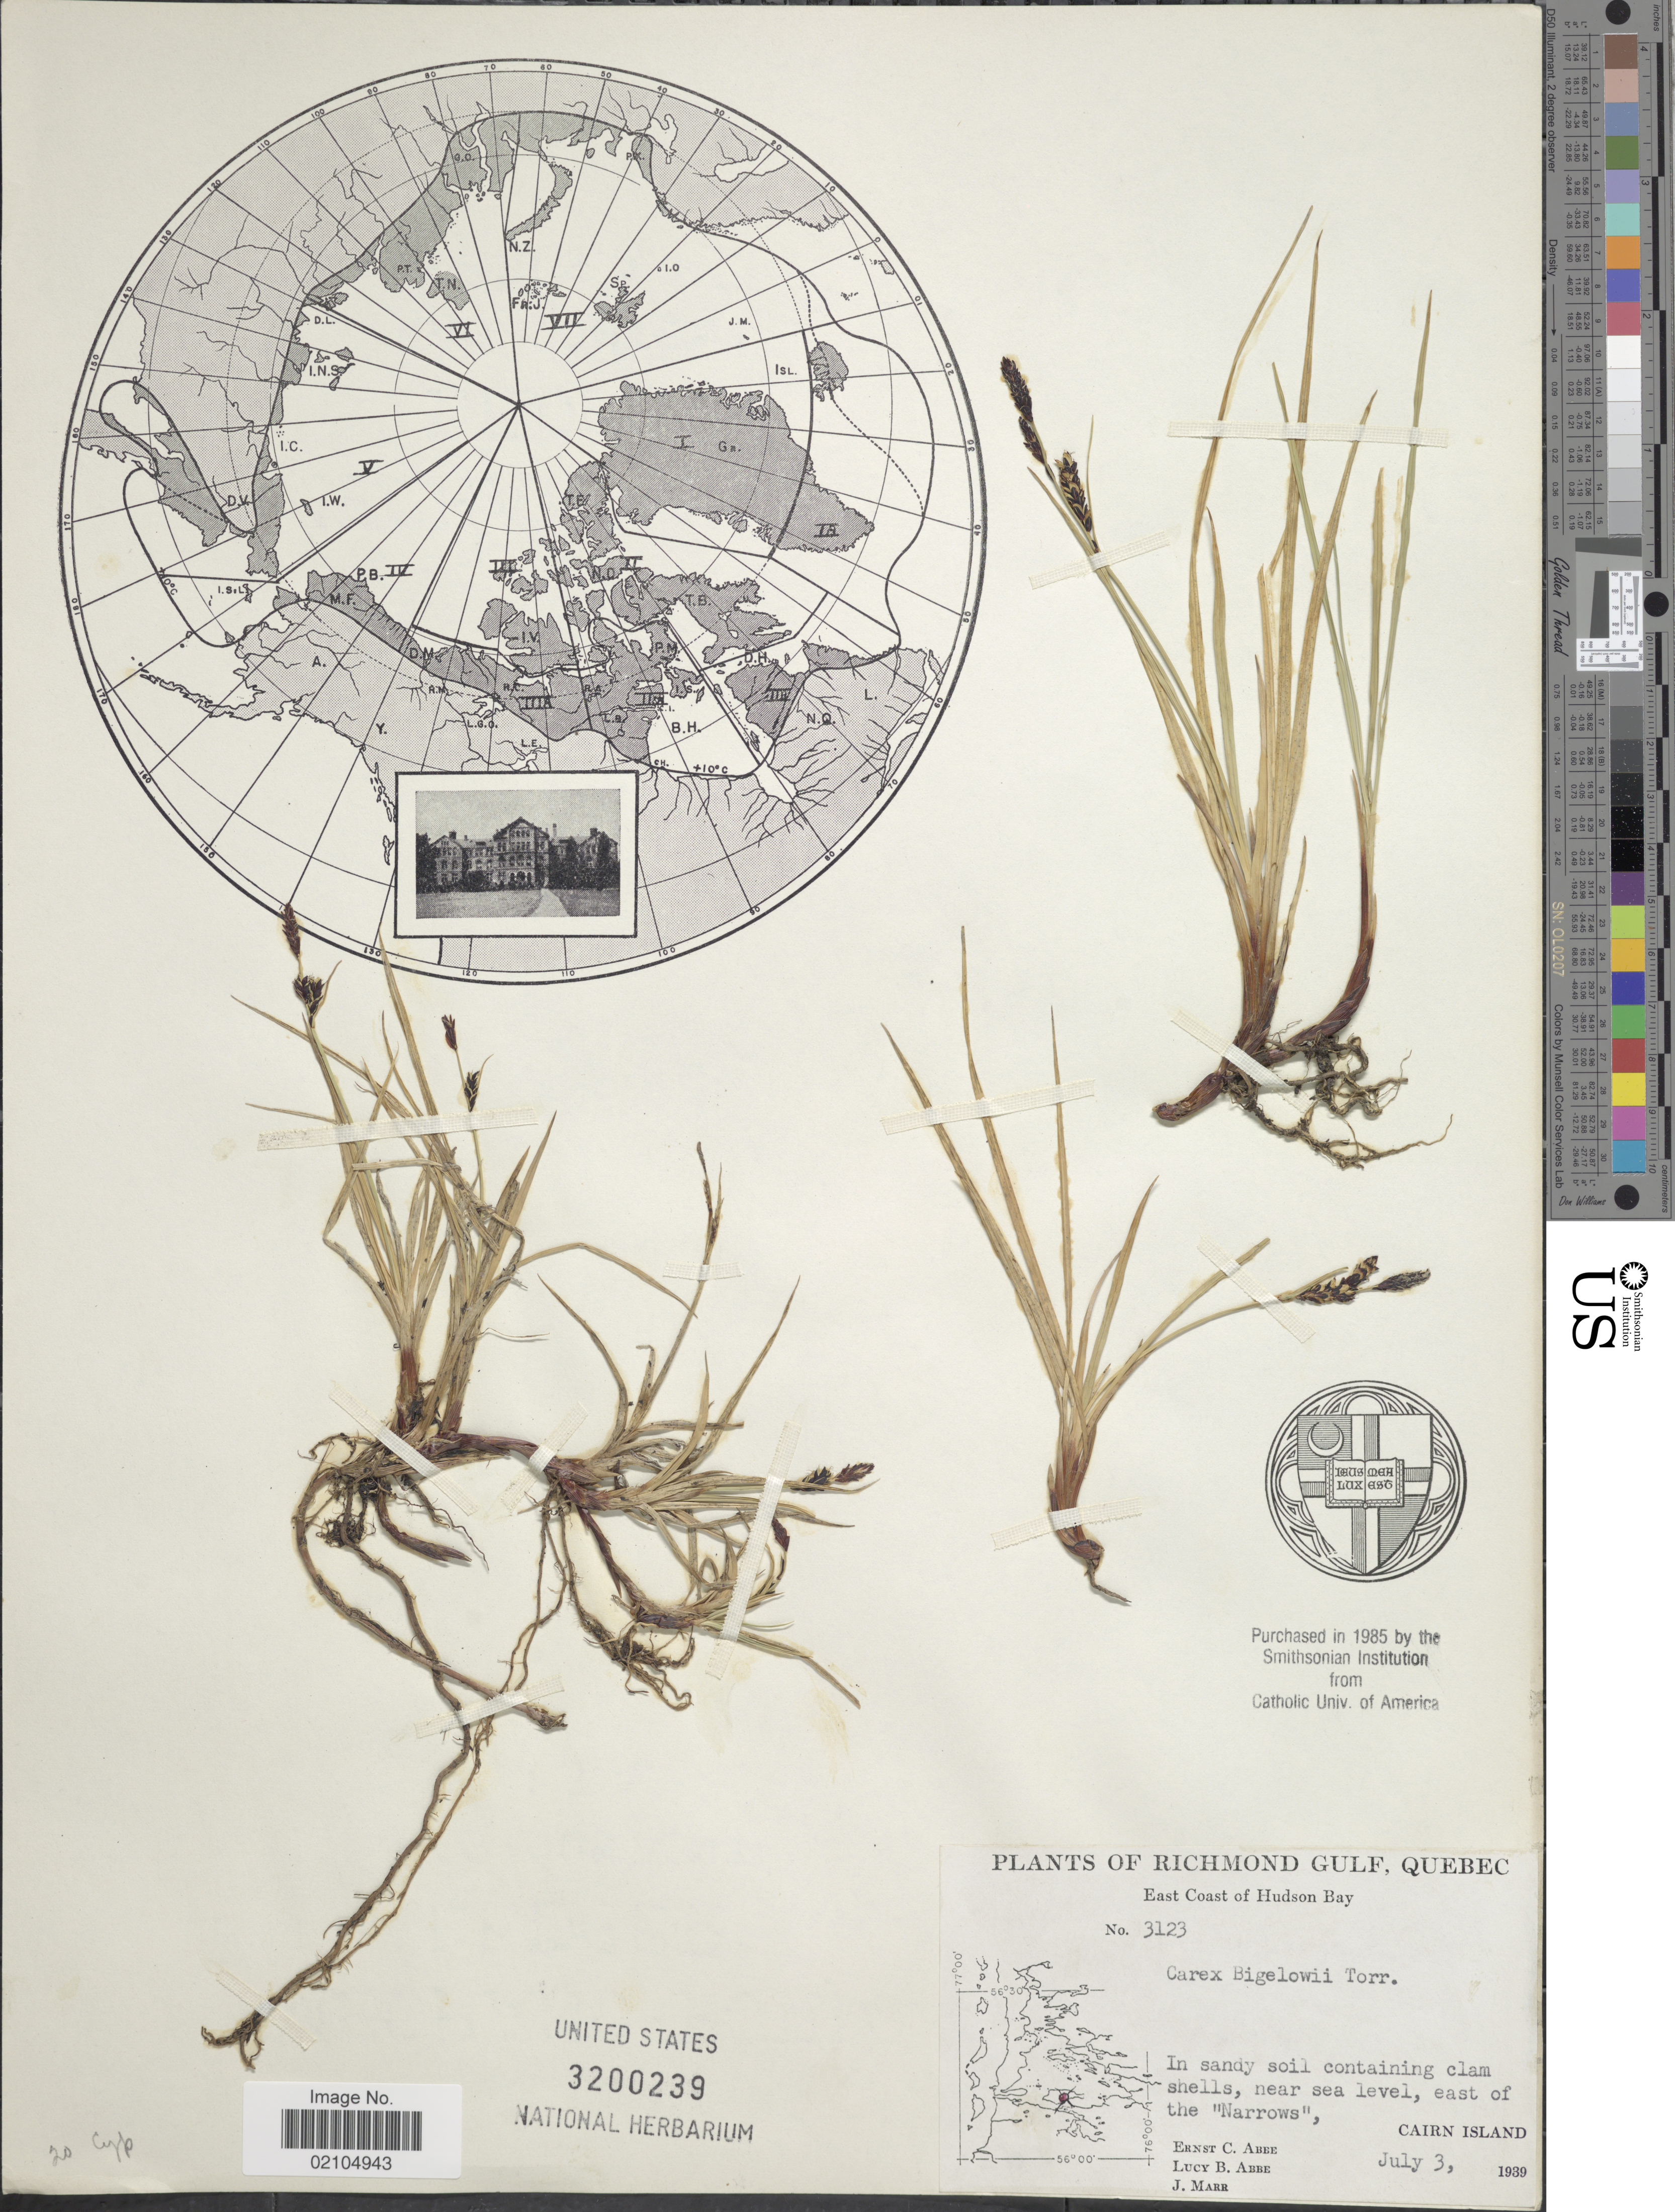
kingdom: Plantae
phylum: Tracheophyta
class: Liliopsida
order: Poales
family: Cyperaceae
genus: Carex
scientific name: Carex bigelowii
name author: Torr. ex Schwein.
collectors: E. C. Abbe, L. B. Abbe & J. Marr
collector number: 3123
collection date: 1939-07-03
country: Canada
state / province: Quebec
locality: Richmond Gulf, East Coast of Hudson Bay, east of the "Narrows", Cairn Island.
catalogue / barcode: US 3200239